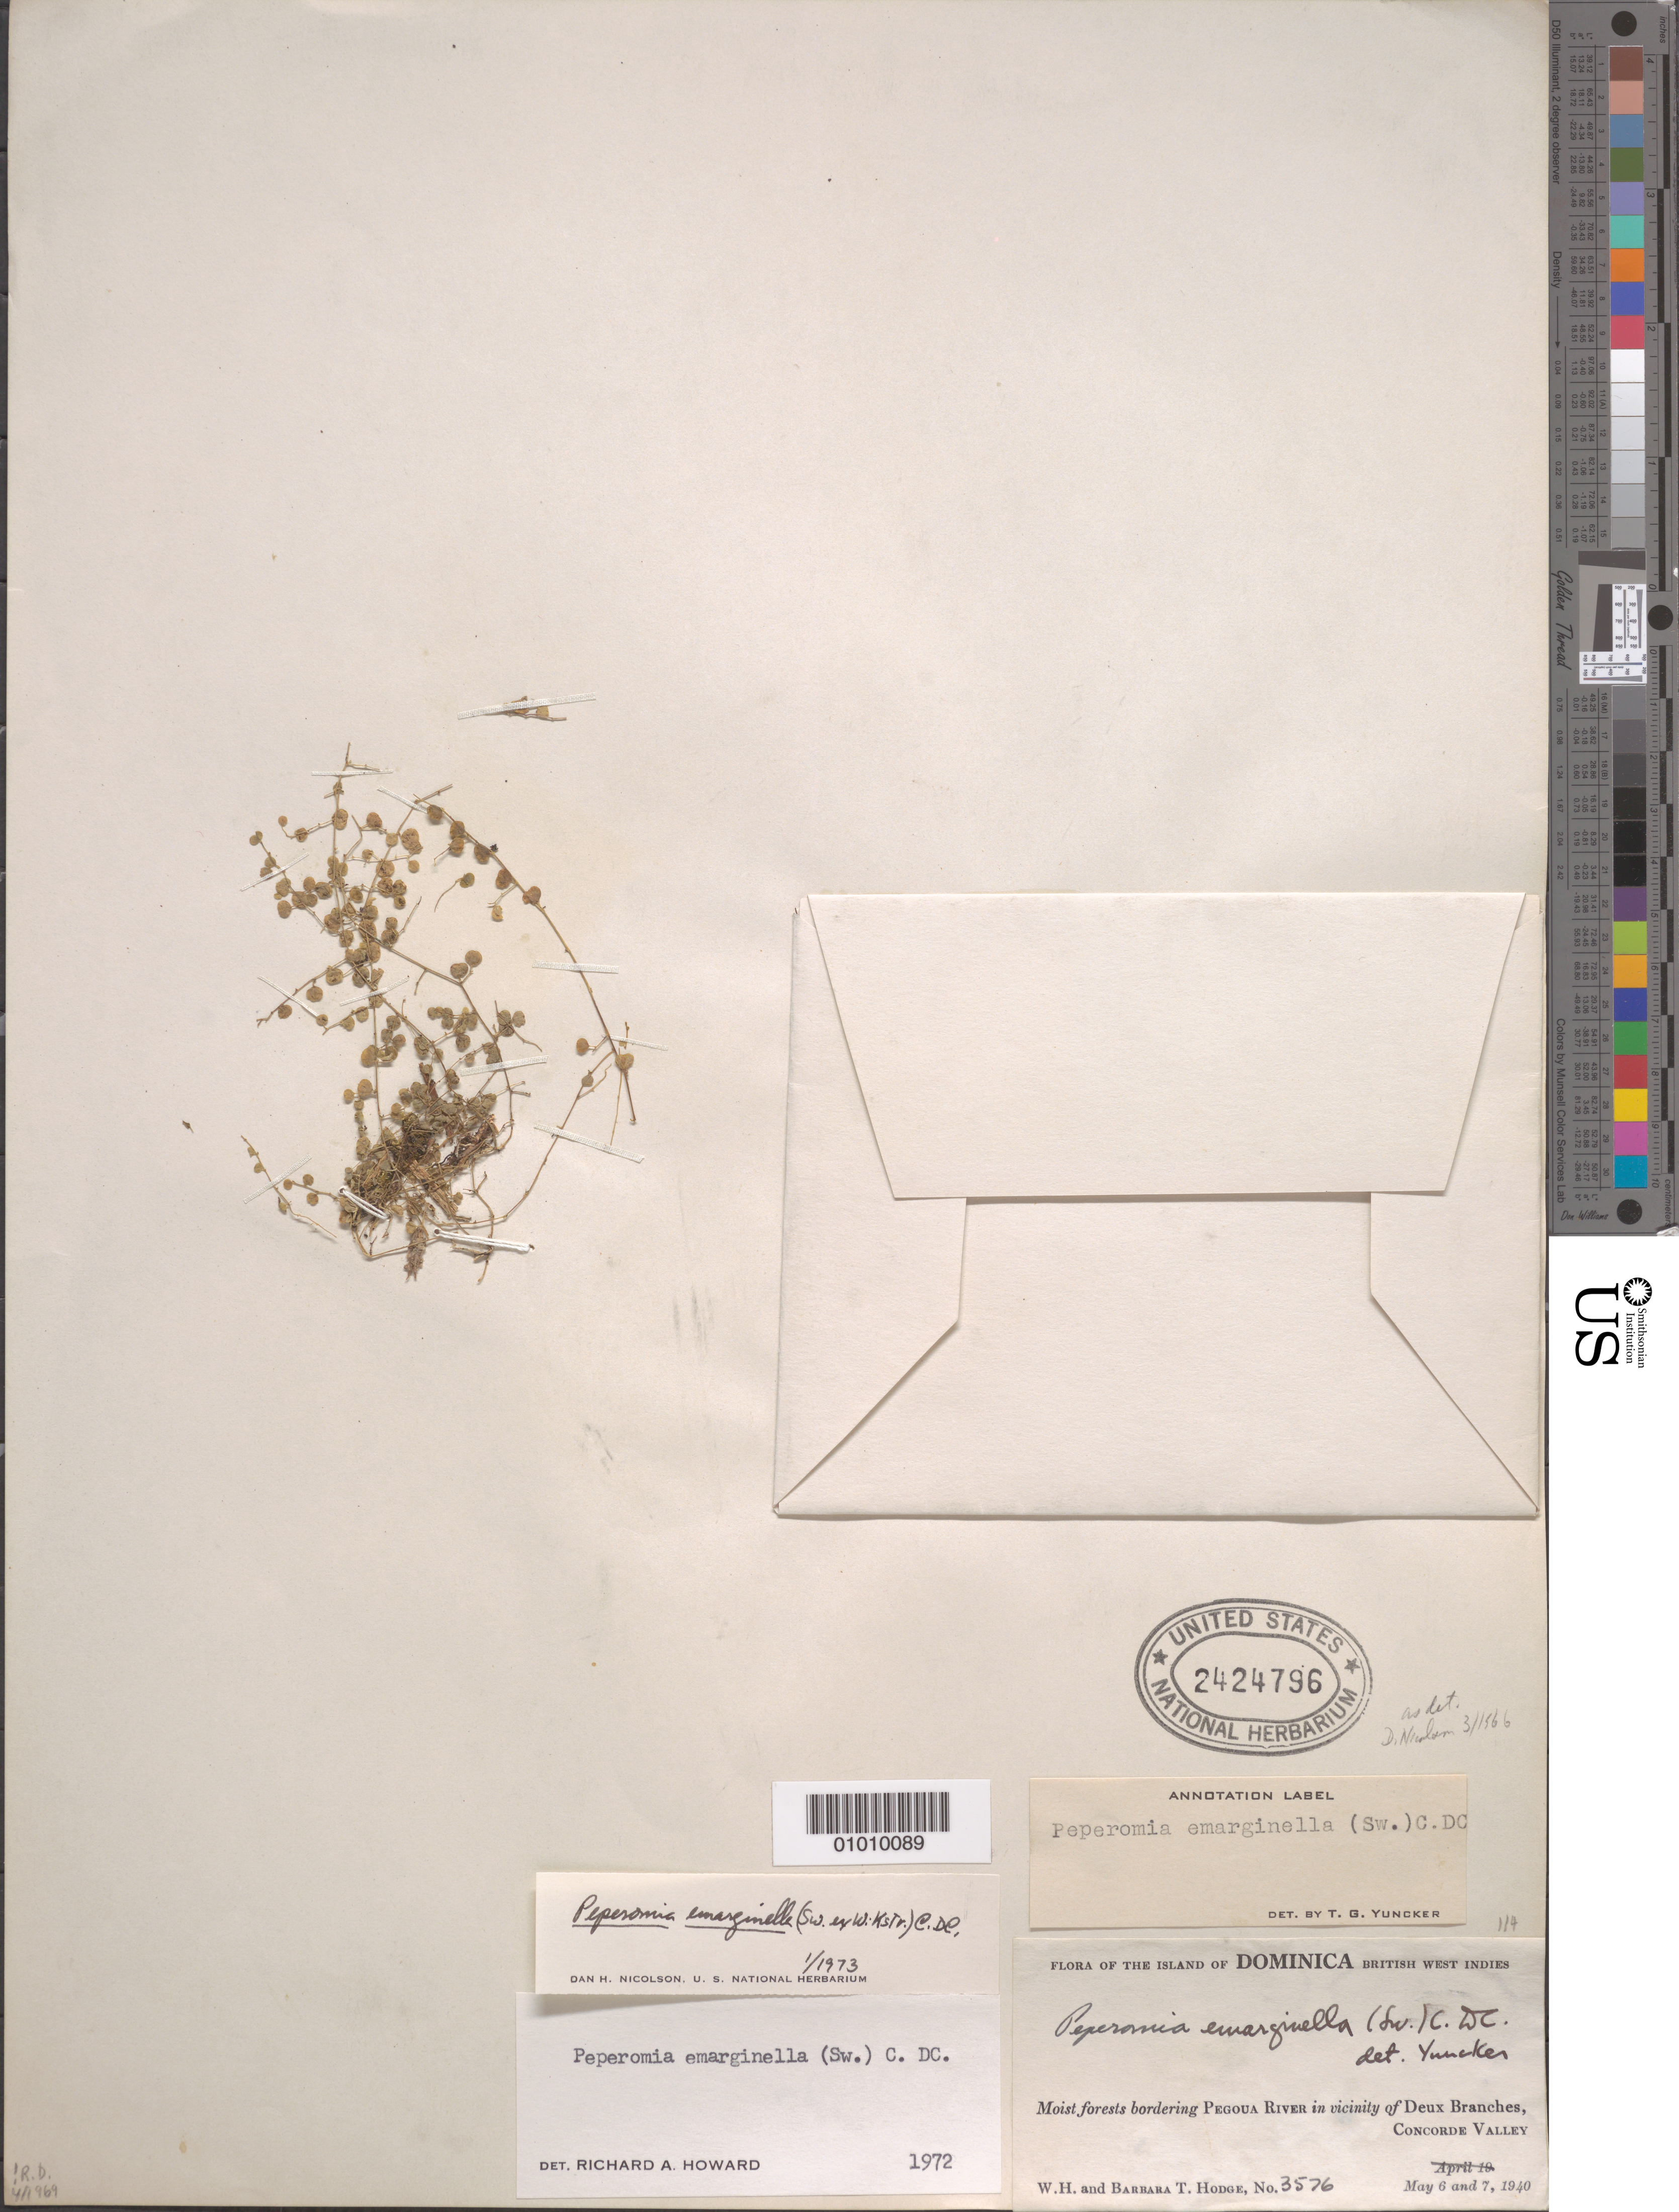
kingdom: Plantae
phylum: Tracheophyta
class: Magnoliopsida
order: Piperales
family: Piperaceae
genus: Peperomia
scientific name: Peperomia emarginella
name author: (Sw. ex Wikstr.) C. DC.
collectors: B. Hodge & W. Hodge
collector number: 3576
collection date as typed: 06 May 1940 to 07 May 1940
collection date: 1940-05-06/1940-05-07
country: Dominica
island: Dominica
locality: Moist forests bordering Pegoua River in vicinity of Deux Branches, Concorde Valley.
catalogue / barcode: US 2424796